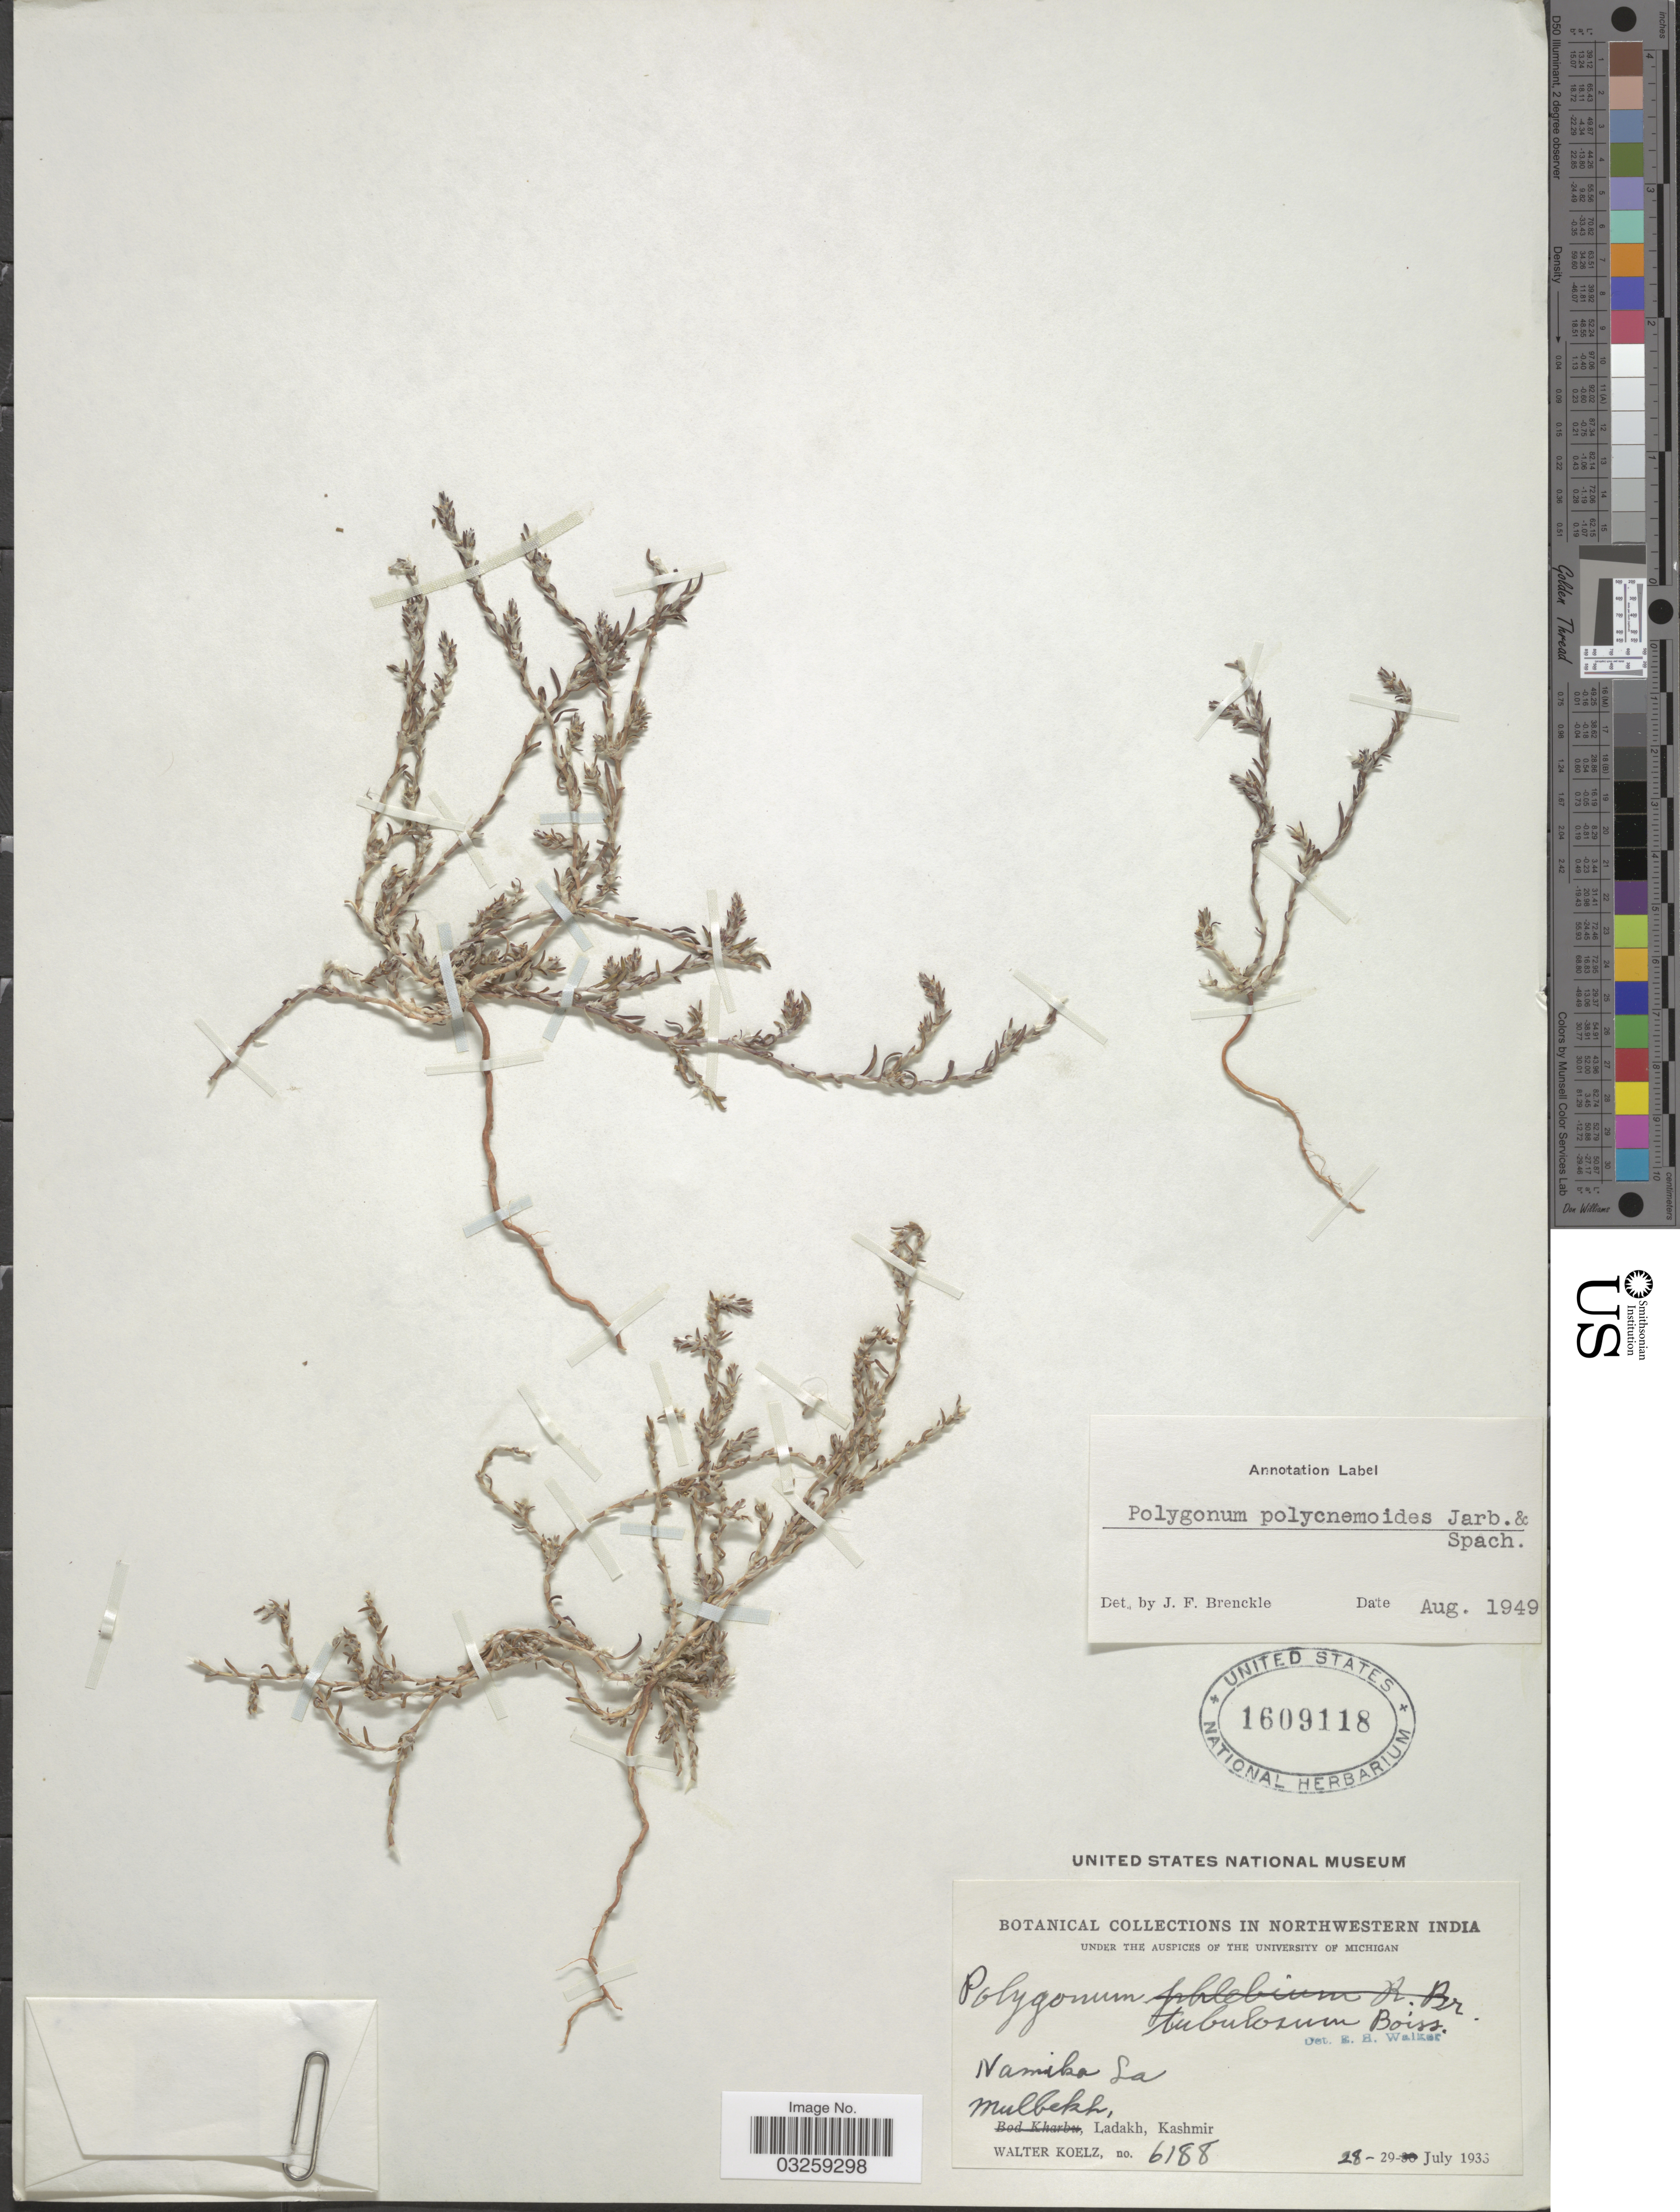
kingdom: Plantae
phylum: Tracheophyta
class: Magnoliopsida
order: Caryophyllales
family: Polygonaceae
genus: Polygonum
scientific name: Polygonum polycnemoides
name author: Jaub. & Spach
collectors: W. N. Koelz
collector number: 6188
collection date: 1933-07-28/1933-07-29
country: India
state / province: Jammu and Kashmir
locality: Northwestern India. Namika La. Mulbekh, Ladakh, Kashmir.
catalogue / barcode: US 1609118